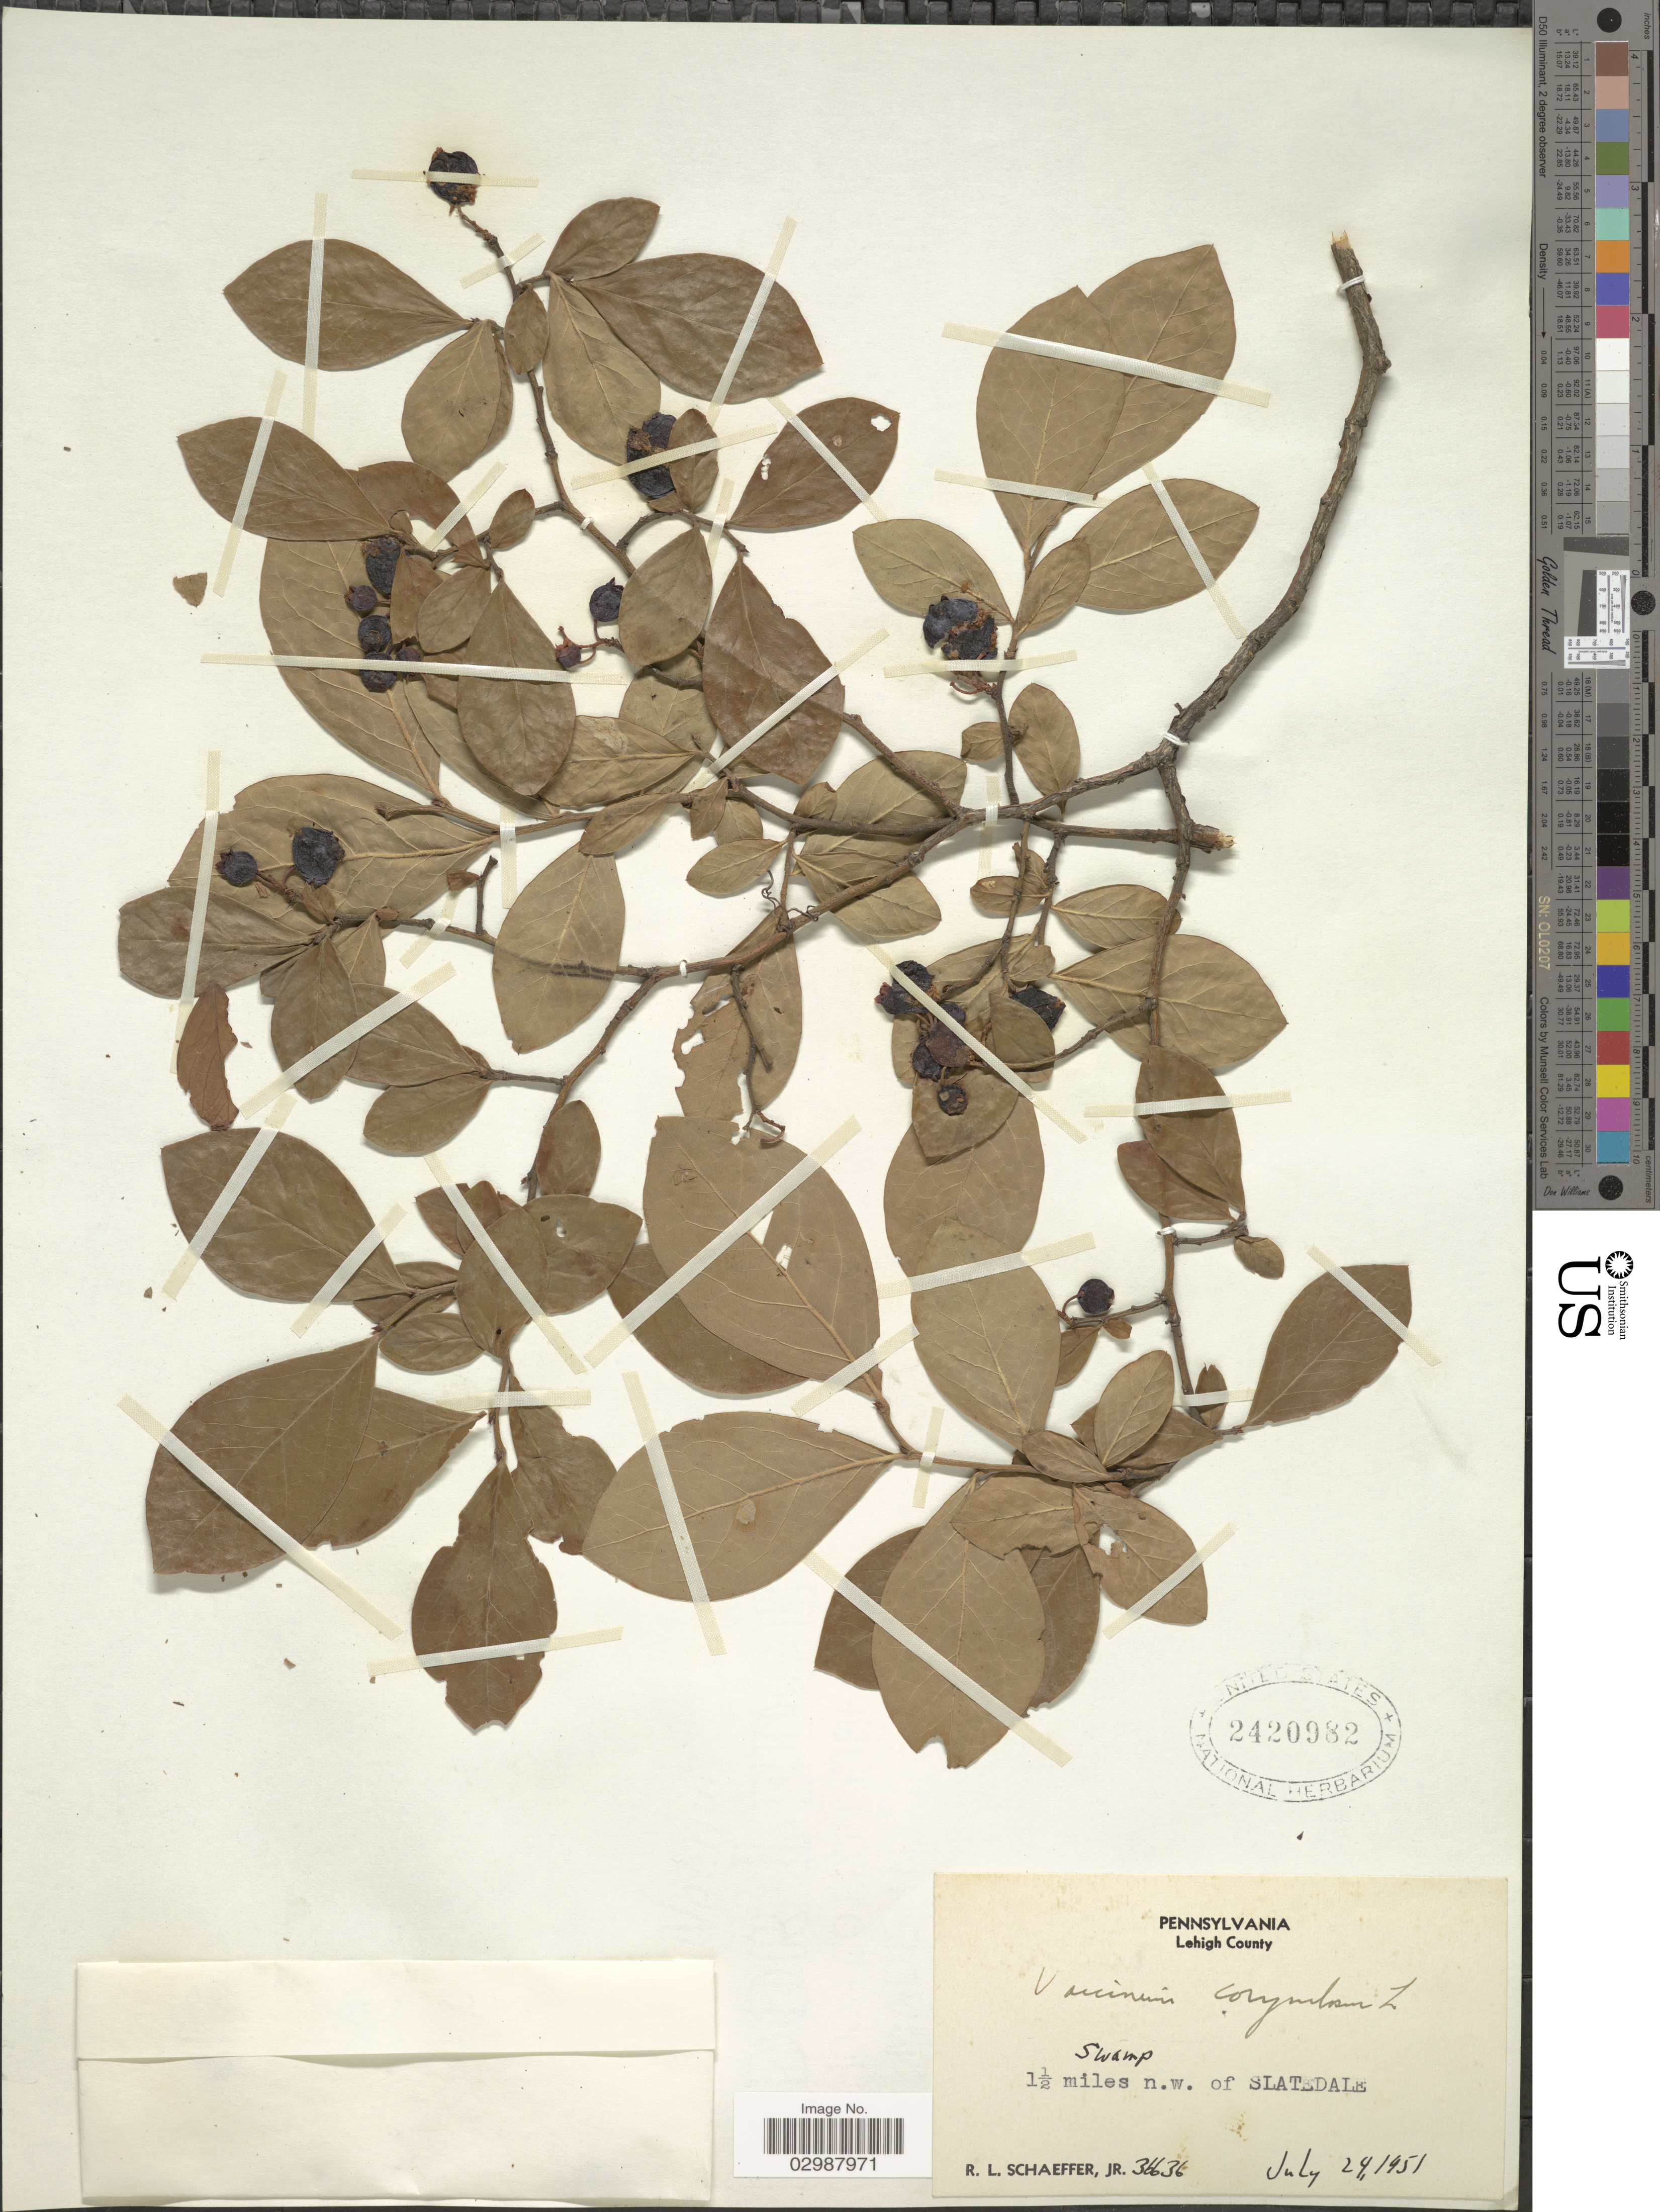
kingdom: Plantae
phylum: Tracheophyta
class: Magnoliopsida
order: Ericales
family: Ericaceae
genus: Vaccinium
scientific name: Vaccinium corymbosum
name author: L.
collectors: R. L. Schaeffer Jr.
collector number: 36636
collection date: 1951-07-24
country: United States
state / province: Pennsylvania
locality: Lehigh County. Swamp, 1½ miles n.w. of Slatedale.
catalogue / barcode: US 2420982